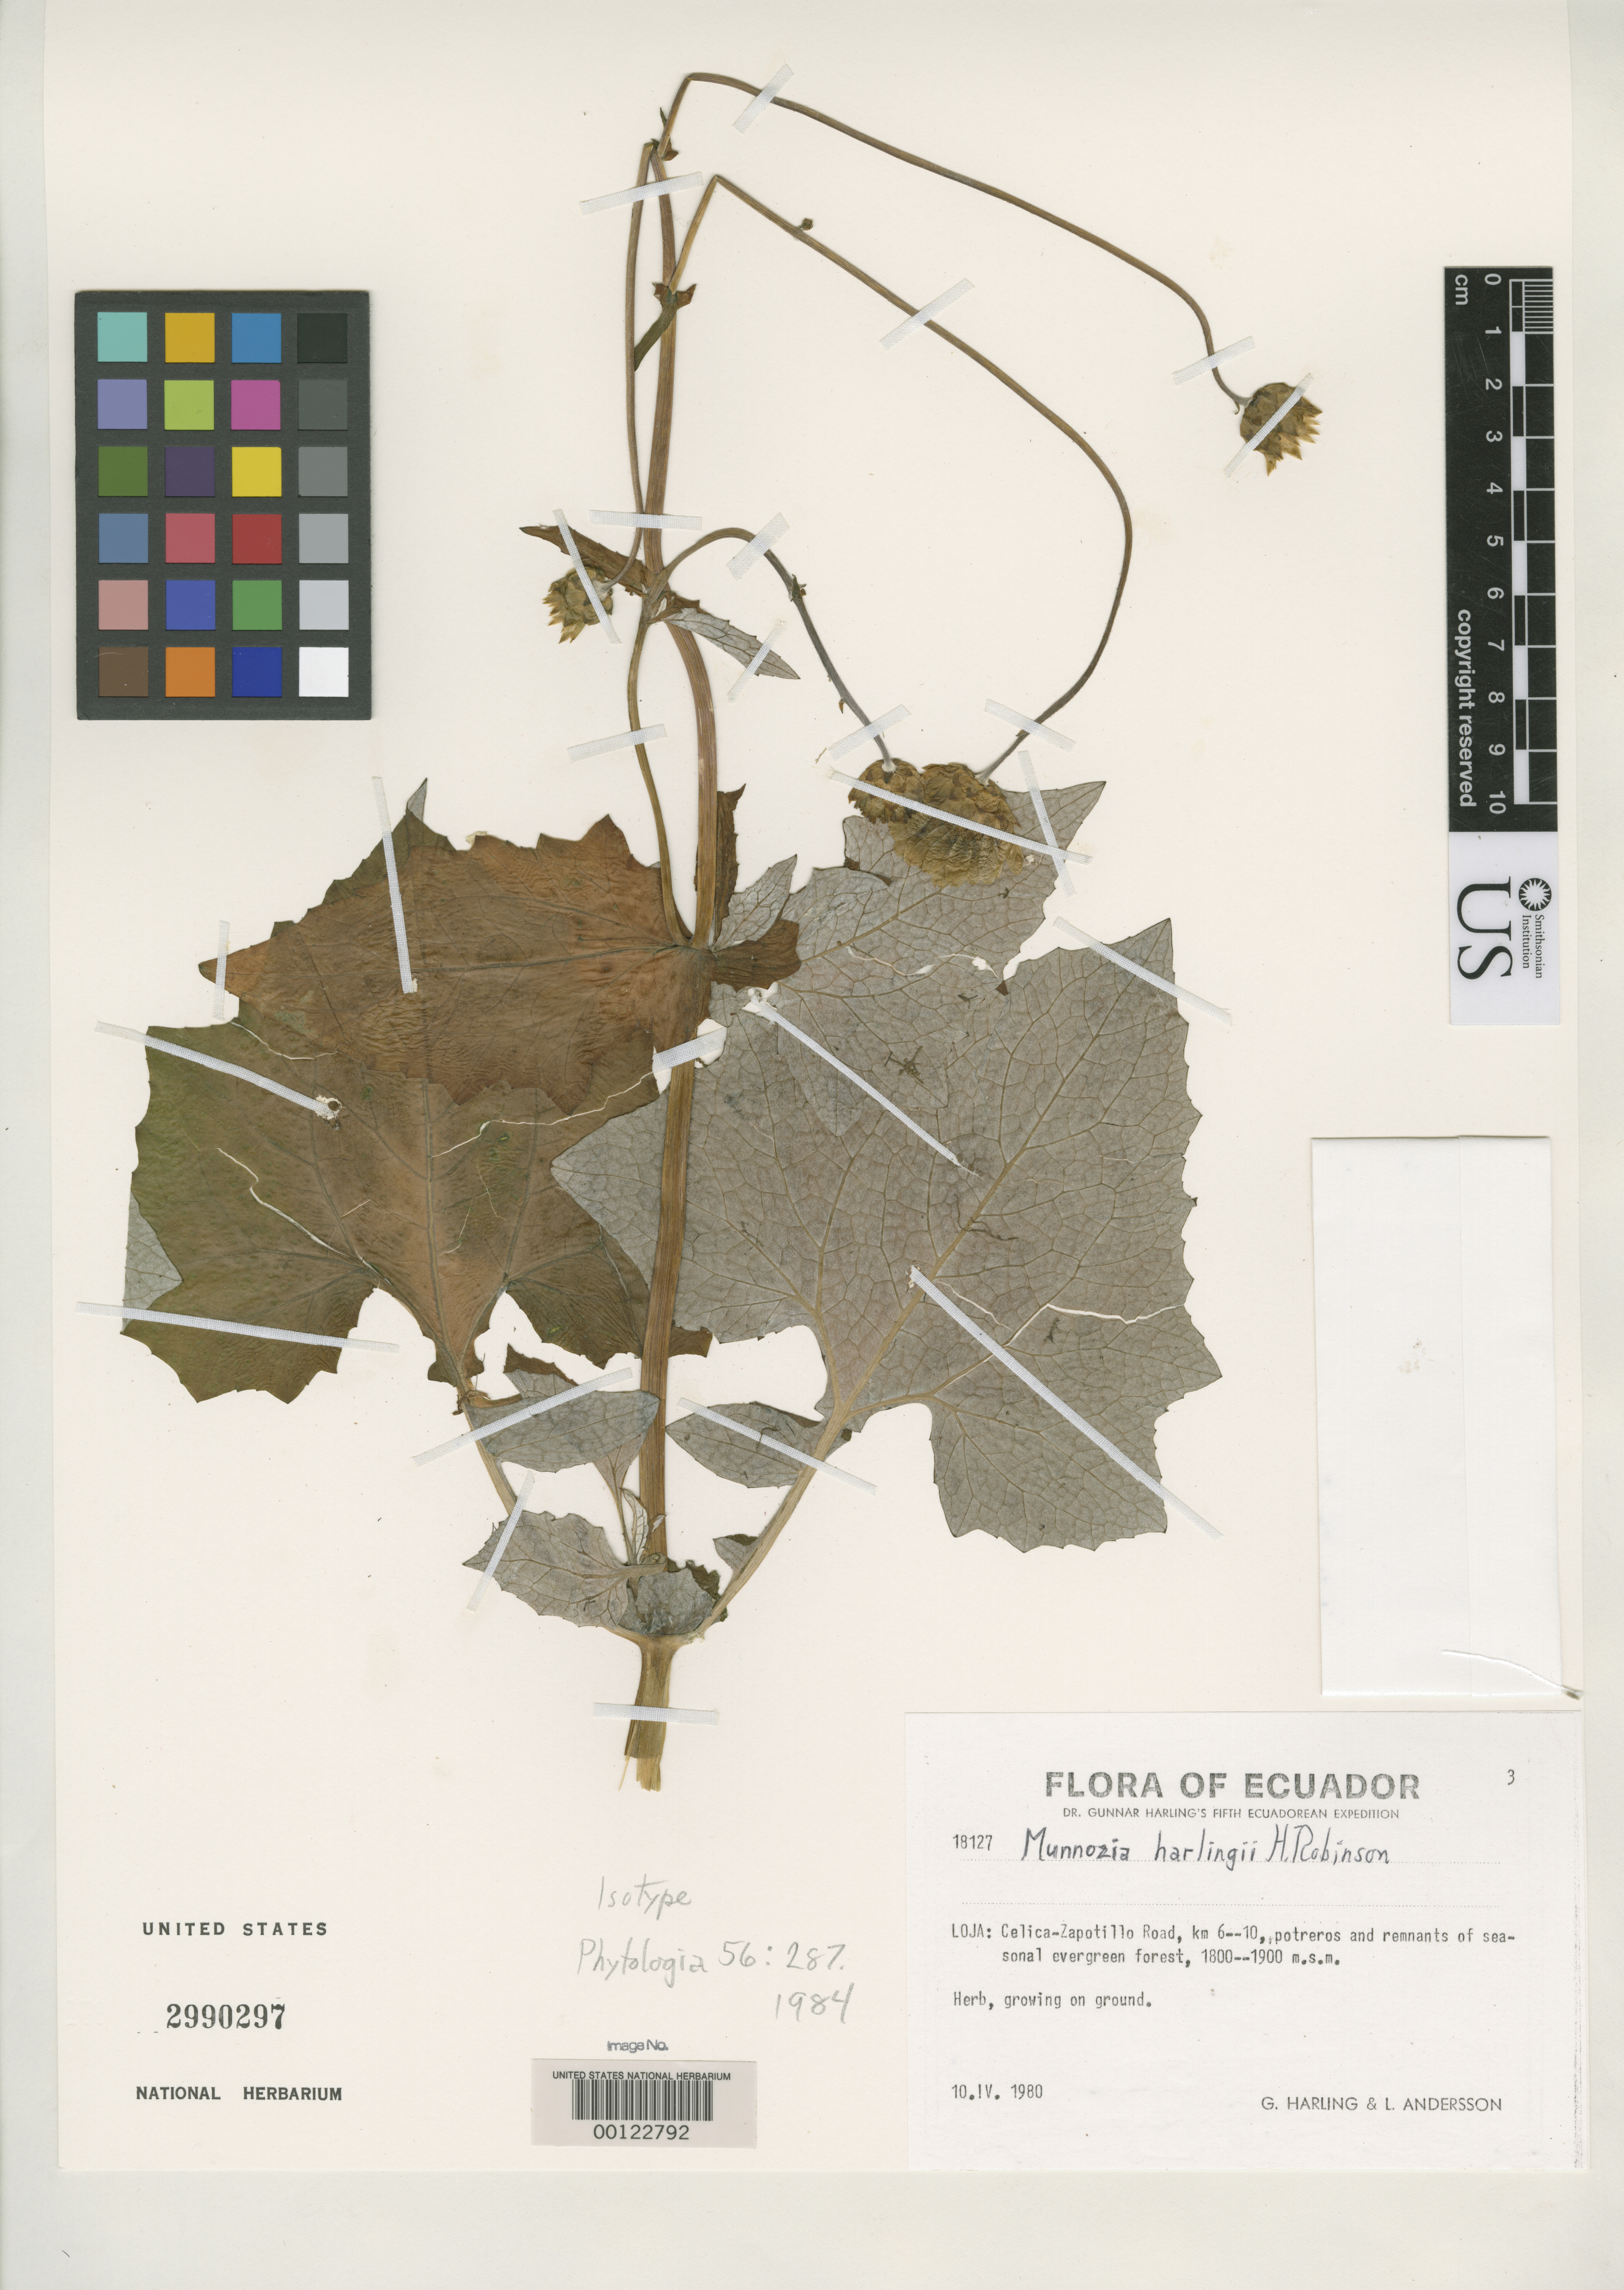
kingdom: Plantae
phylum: Tracheophyta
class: Magnoliopsida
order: Asterales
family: Asteraceae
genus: Munnozia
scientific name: Munnozia harlingii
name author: H. Rob.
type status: Isotype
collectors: G. Harling & L. Andersson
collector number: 18127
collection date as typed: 10 Apr 1980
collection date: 1980-04-10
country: Ecuador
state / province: Loja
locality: Celica-Zapotillo Road, km 6-10.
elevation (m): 1800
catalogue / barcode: US 2990297